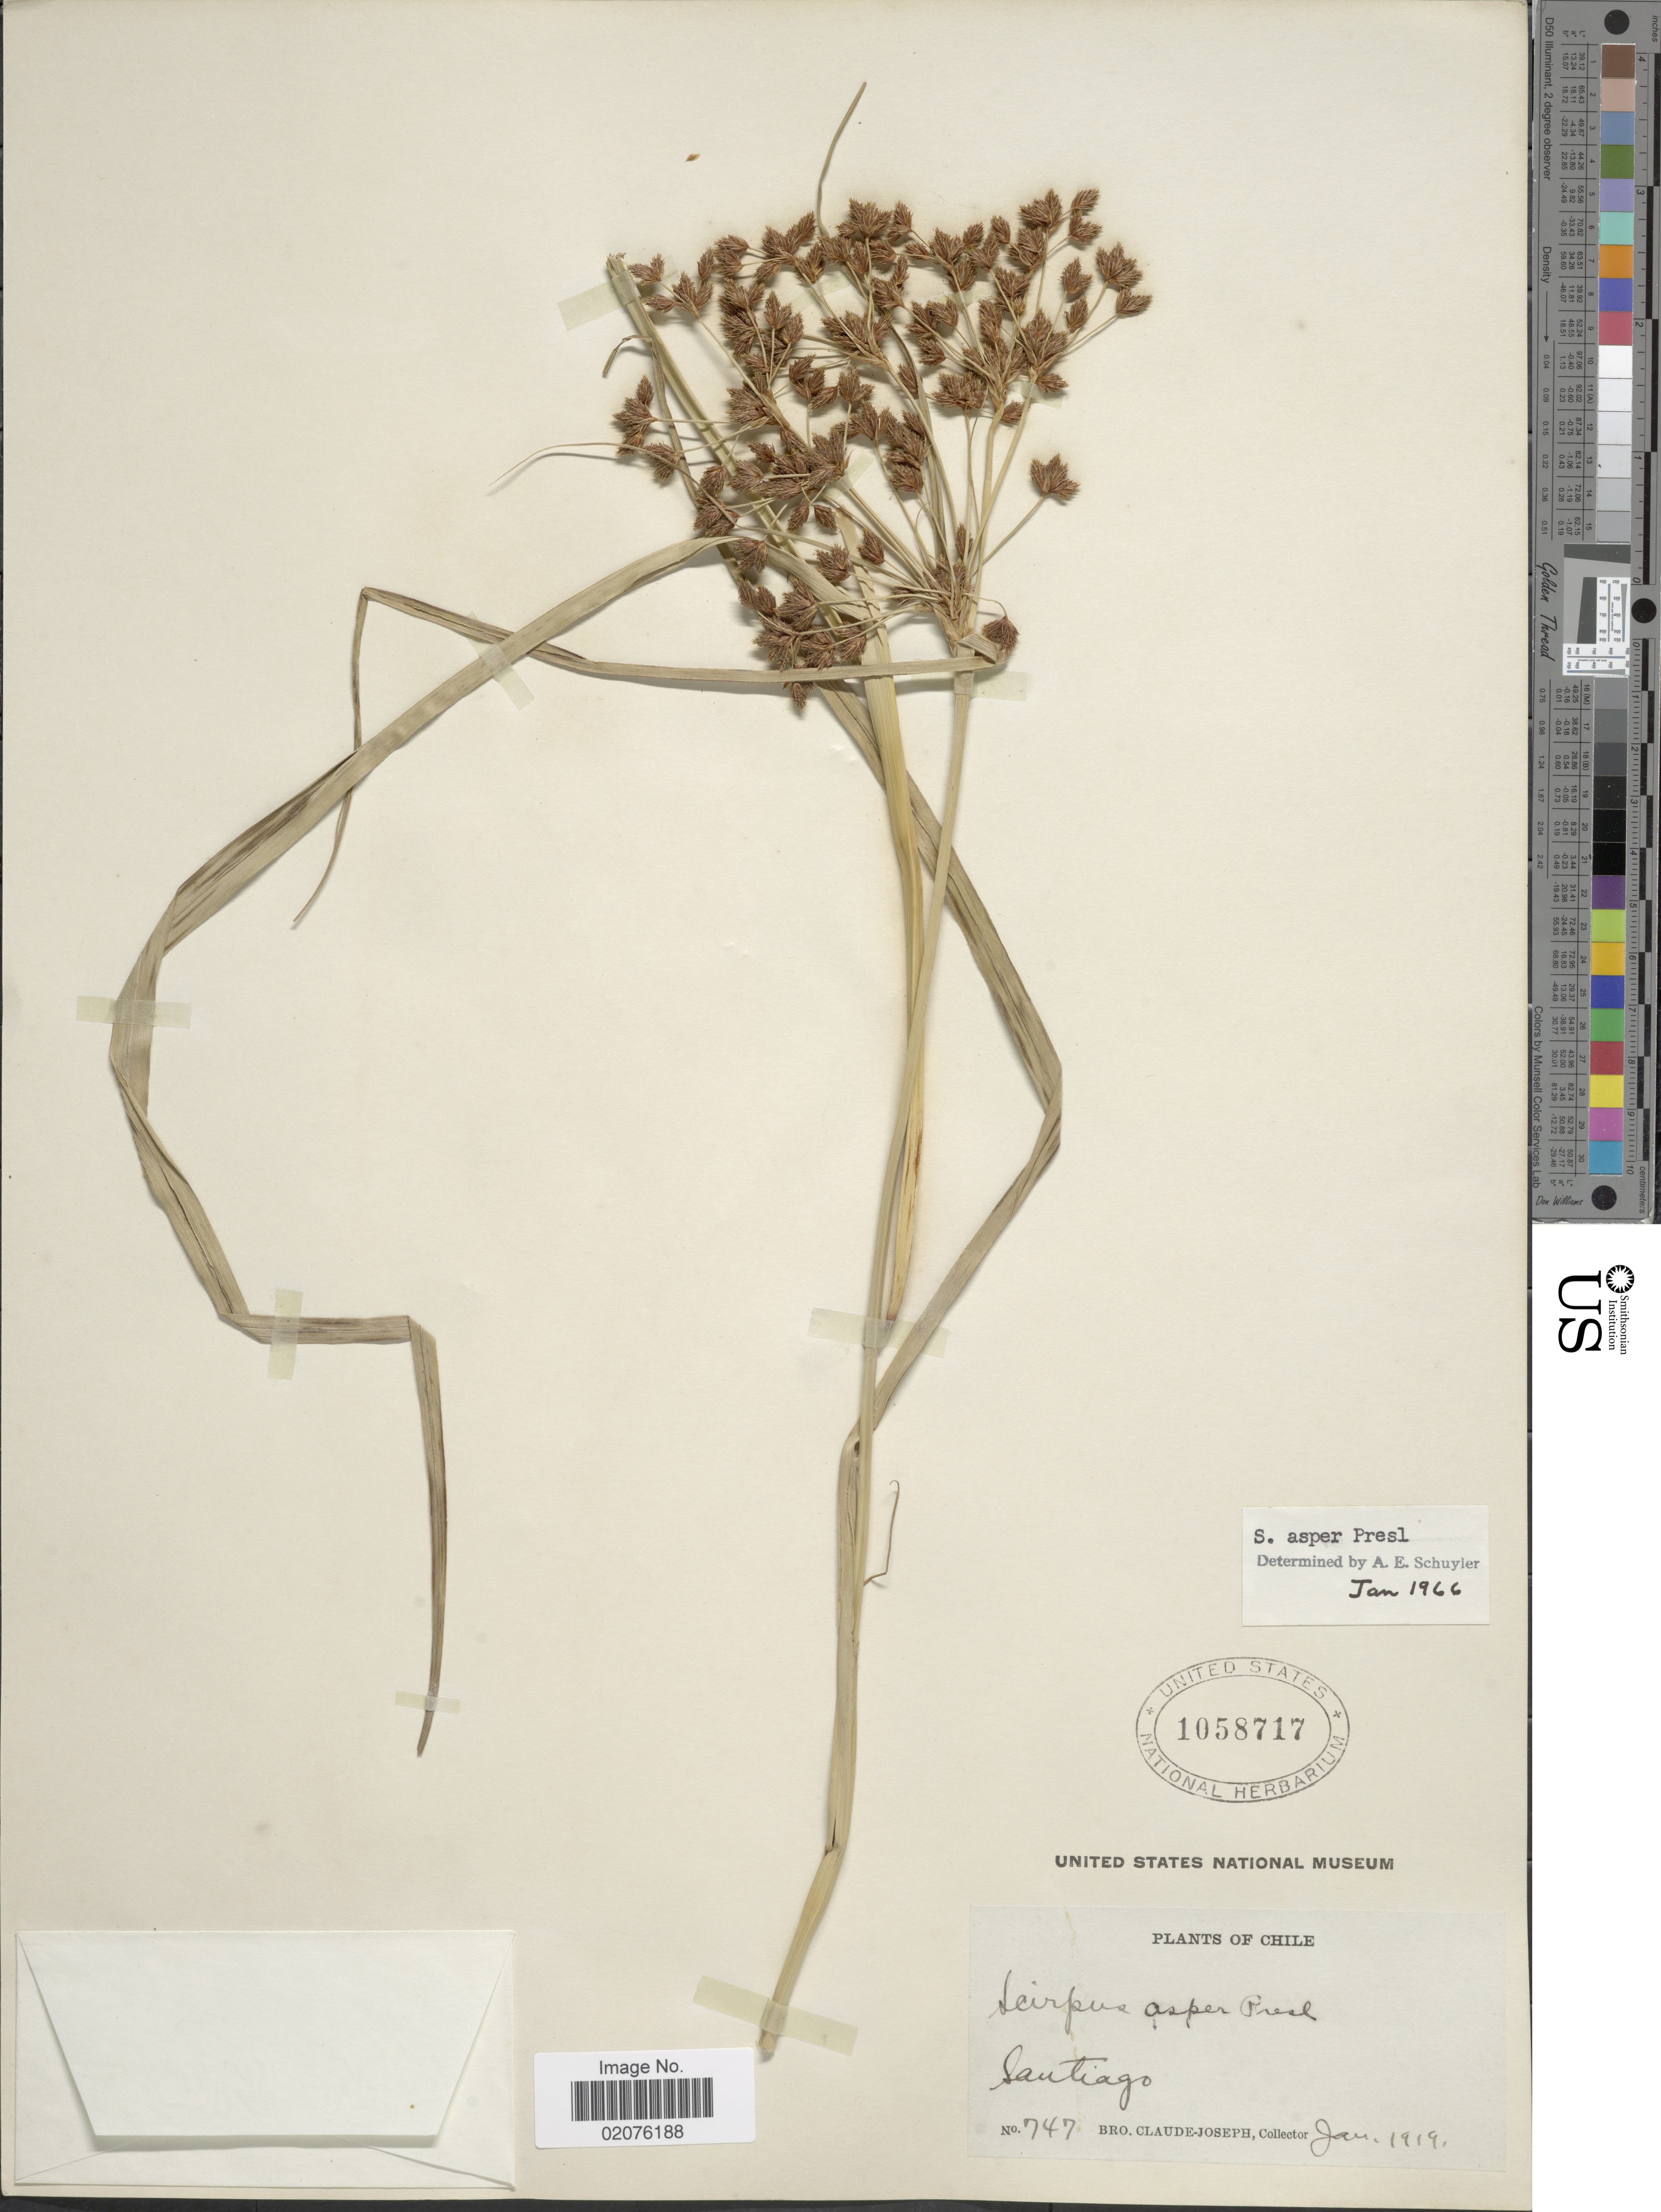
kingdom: Plantae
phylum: Tracheophyta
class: Liliopsida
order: Poales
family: Cyperaceae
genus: Rhodoscirpus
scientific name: Rhodoscirpus asper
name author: (J. Presl & C. Presl) Lév.-Bourret et al.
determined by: Strong, Mark T., (BOT), Smithsonian Institution - National Museum of Natural History (UNITED STATES)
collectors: Bro. Claude-Joseph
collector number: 747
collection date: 1919-01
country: Chile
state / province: Región Metropolitana (RM)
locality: Santiago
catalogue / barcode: US 1058717